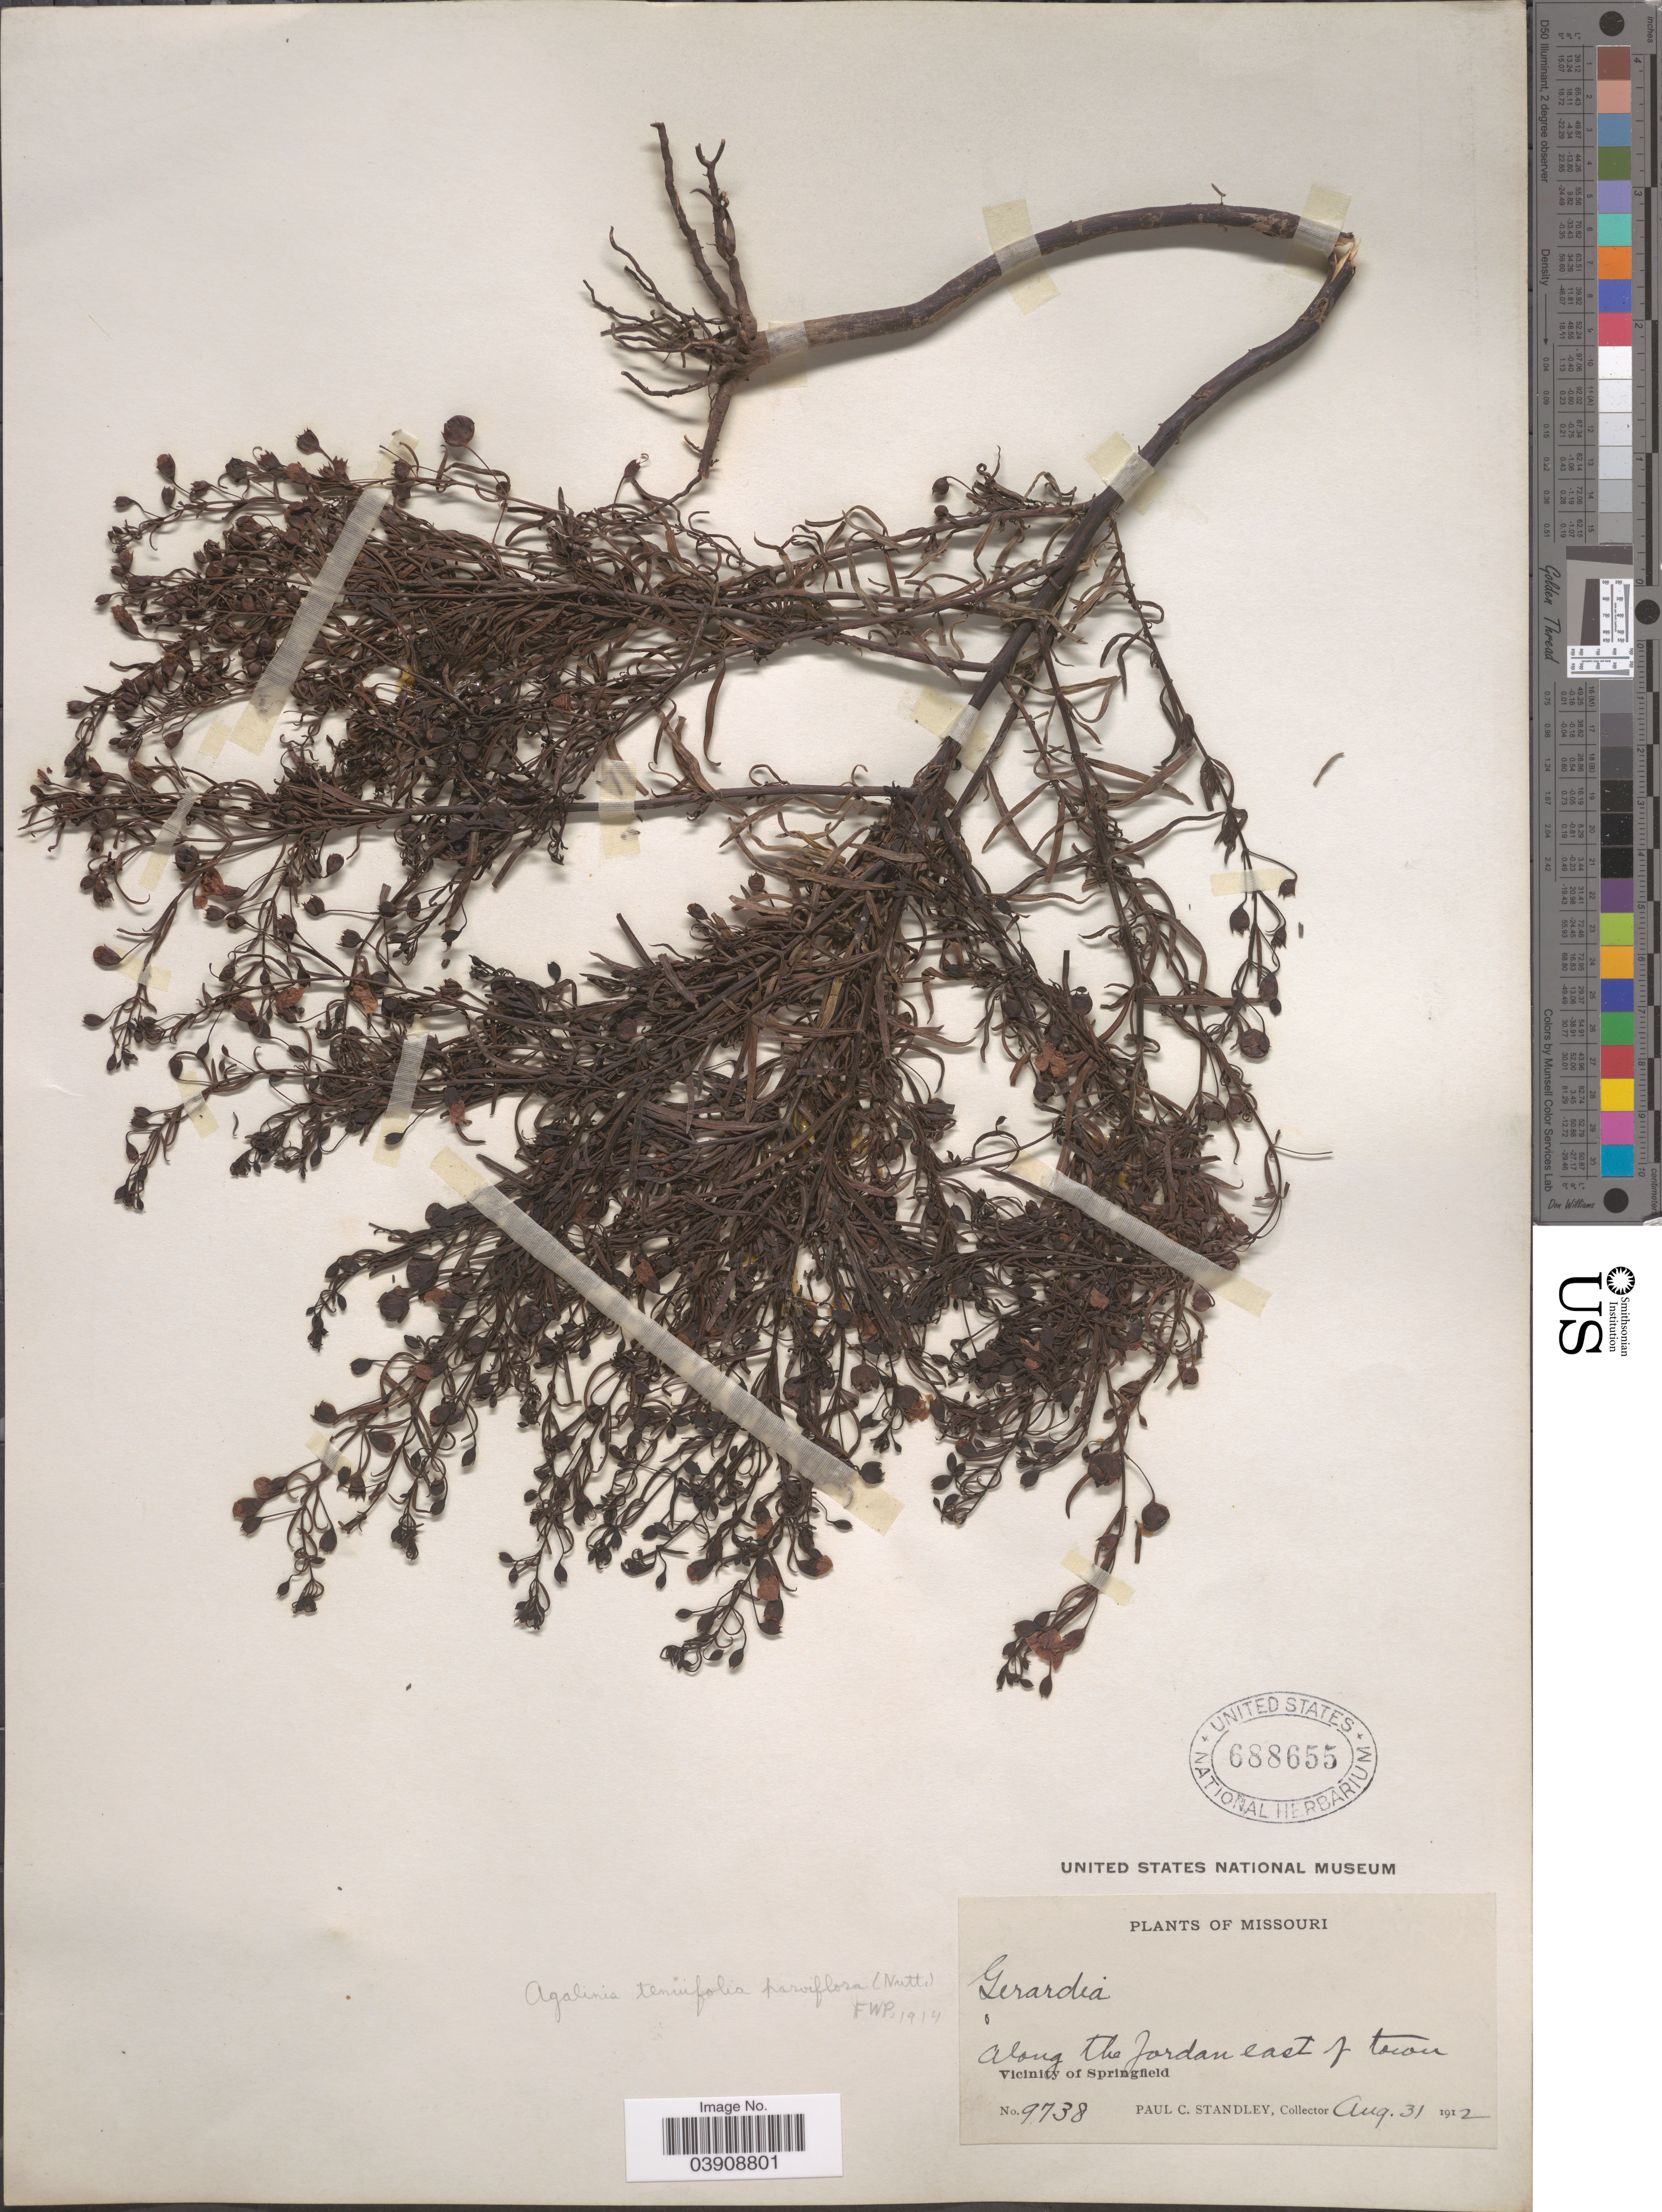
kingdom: Plantae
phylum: Tracheophyta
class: Magnoliopsida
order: Lamiales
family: Orobanchaceae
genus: Agalinis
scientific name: Agalinis tenuifolia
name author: (Vahl) Raf.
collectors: P. C. Standley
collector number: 9738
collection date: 1912-08-31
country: United States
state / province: Missouri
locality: Along the Jordan east of town. Vicinity of Springfield.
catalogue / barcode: US 688655